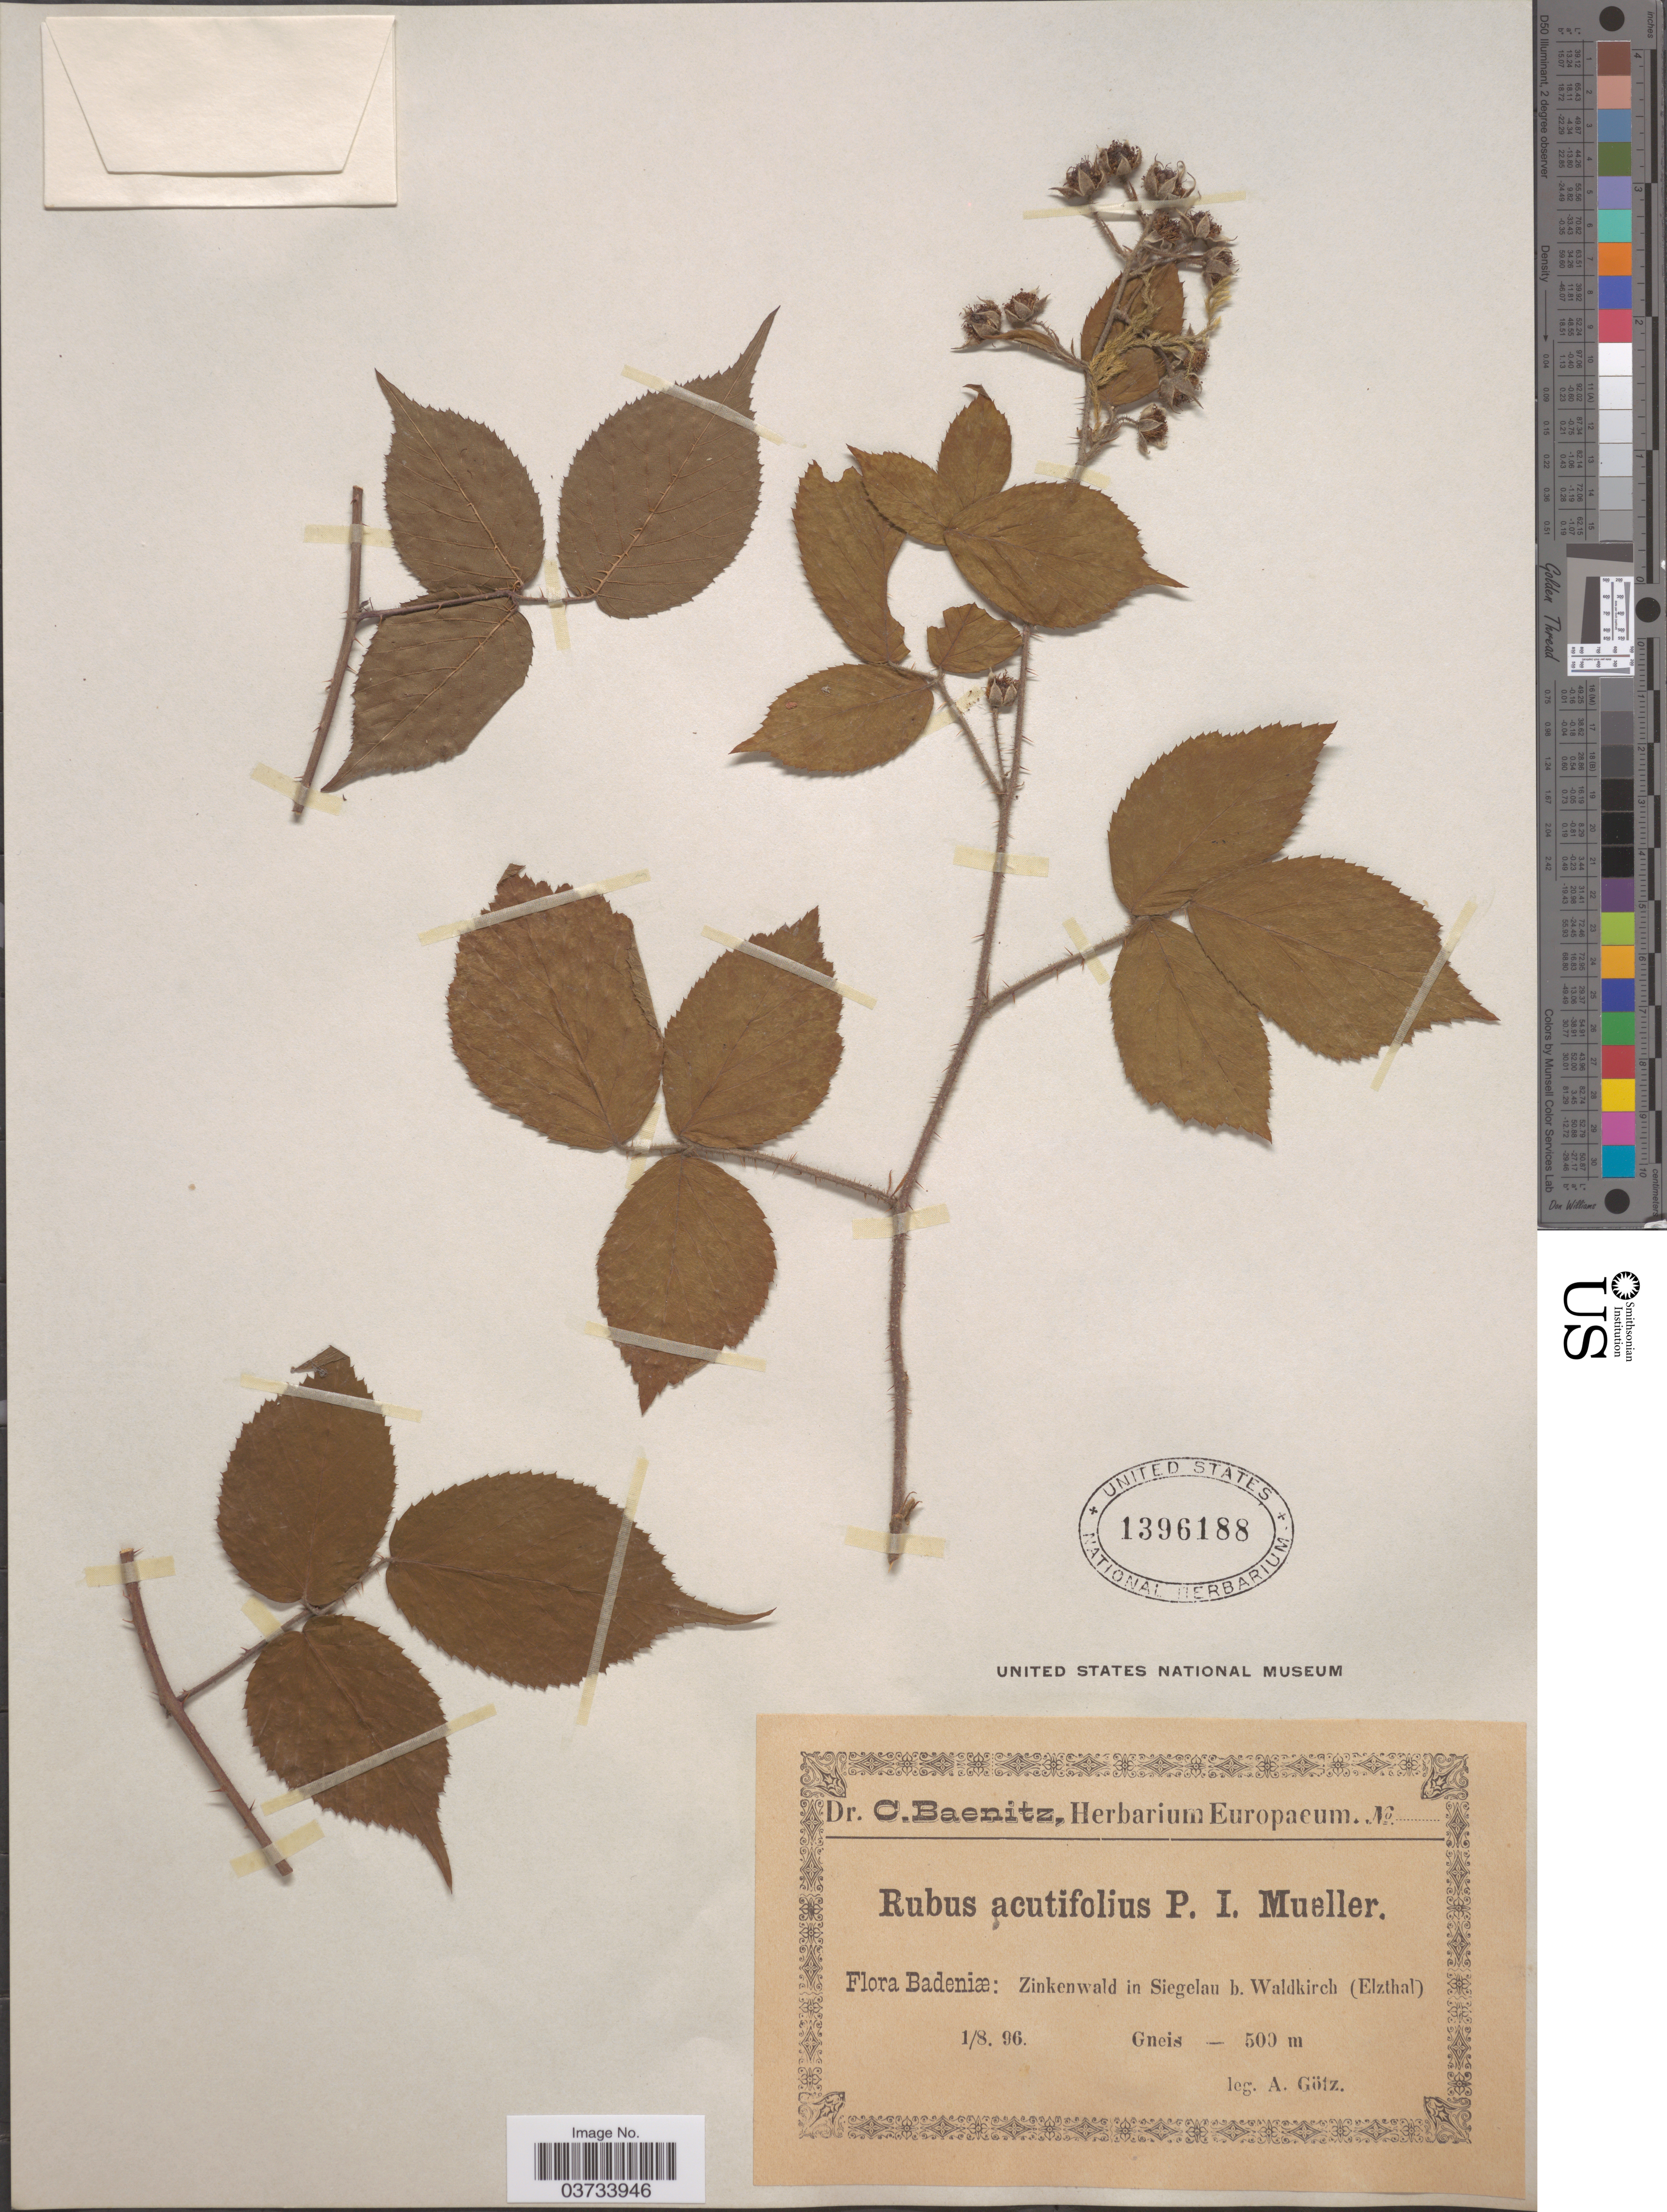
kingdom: Plantae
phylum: Tracheophyta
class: Magnoliopsida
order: Rosales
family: Rosaceae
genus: Rubus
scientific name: Rubus acutifolius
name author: P.J. Müll.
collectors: A. Götz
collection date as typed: Transcribed d/m/y: 1/8/96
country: Germany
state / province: Baden-Württemberg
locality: Badeniae: Zinkenwald in Siegelau b. Waldkirch (Elzthal).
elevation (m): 500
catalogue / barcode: US 1396188